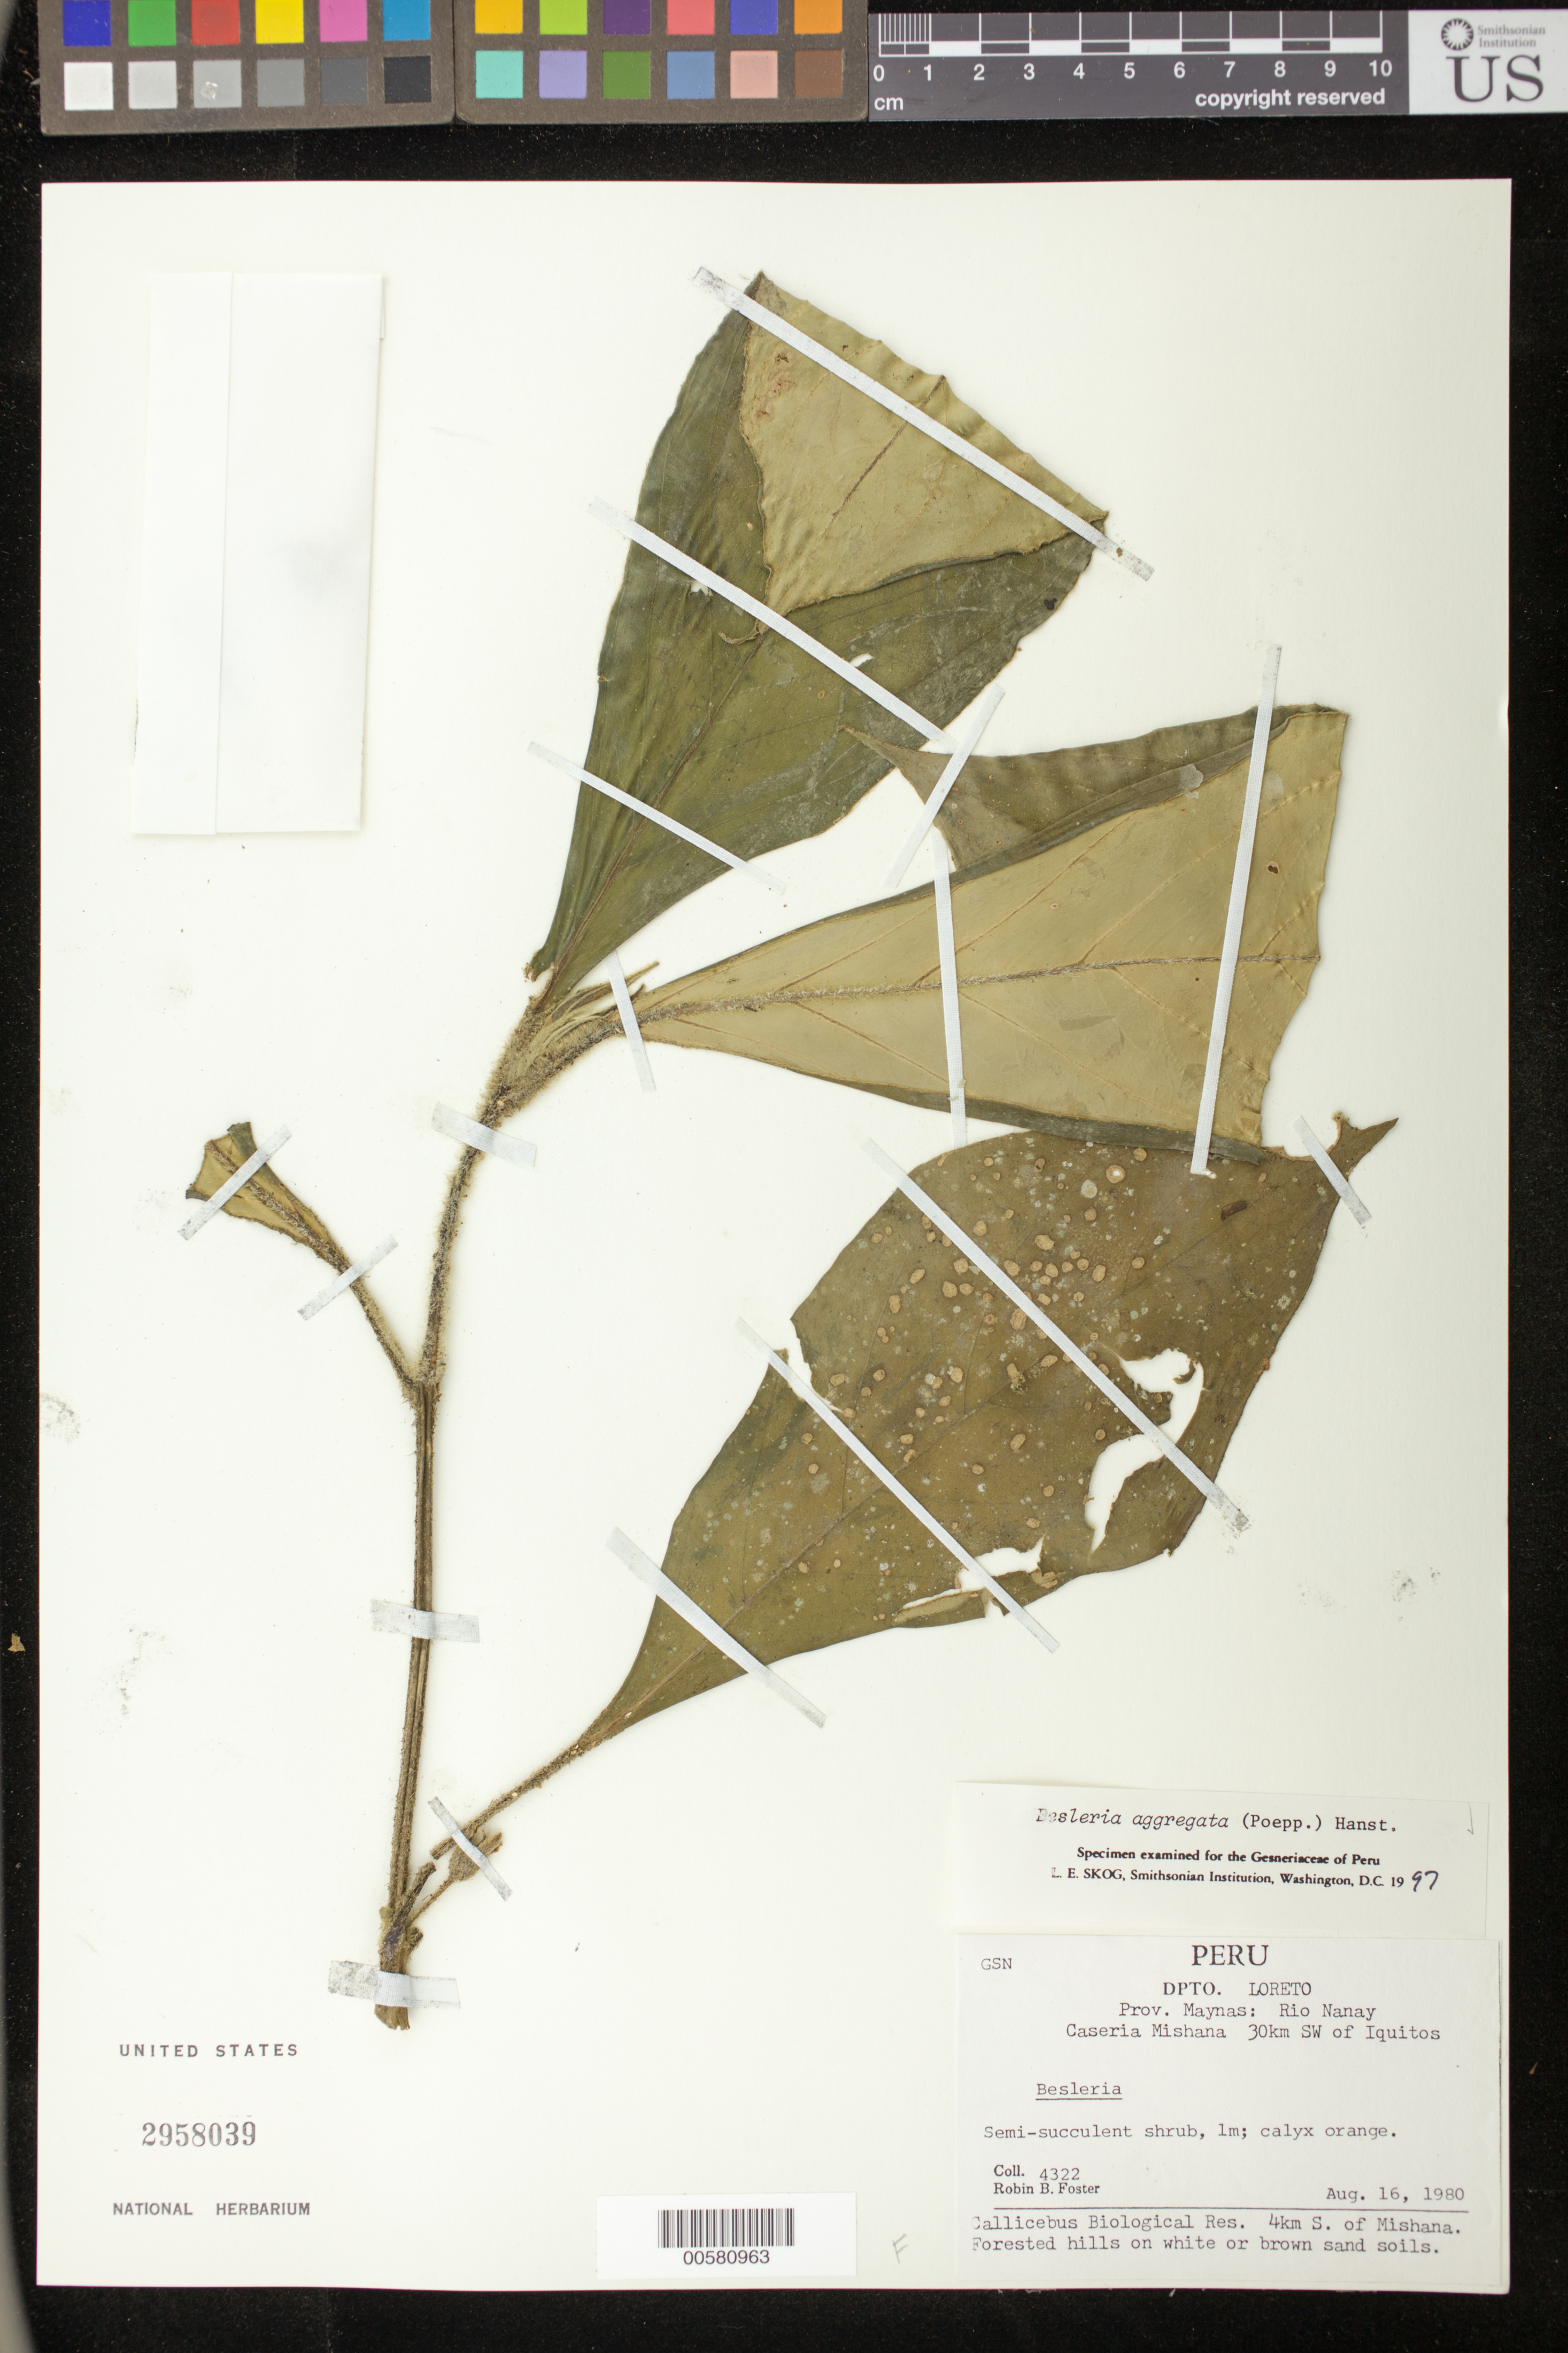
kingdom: Plantae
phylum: Tracheophyta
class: Magnoliopsida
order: Lamiales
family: Gesneriaceae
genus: Besleria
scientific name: Besleria aggregata var. aggregata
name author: (Mart.) Hanst.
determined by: Skog, Laurence E.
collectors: R. B. Foster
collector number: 4322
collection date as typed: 16 Aug 1980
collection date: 1980-08-16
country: Peru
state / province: Loreto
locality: Prov. Maynas; Rio Nanay, Caseria Mishana, 30 km SW of Iquitos; Callicebus Biological Res. 4 km S of Mishana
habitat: Forested hills on white or brown sand soils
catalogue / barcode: US 2958039